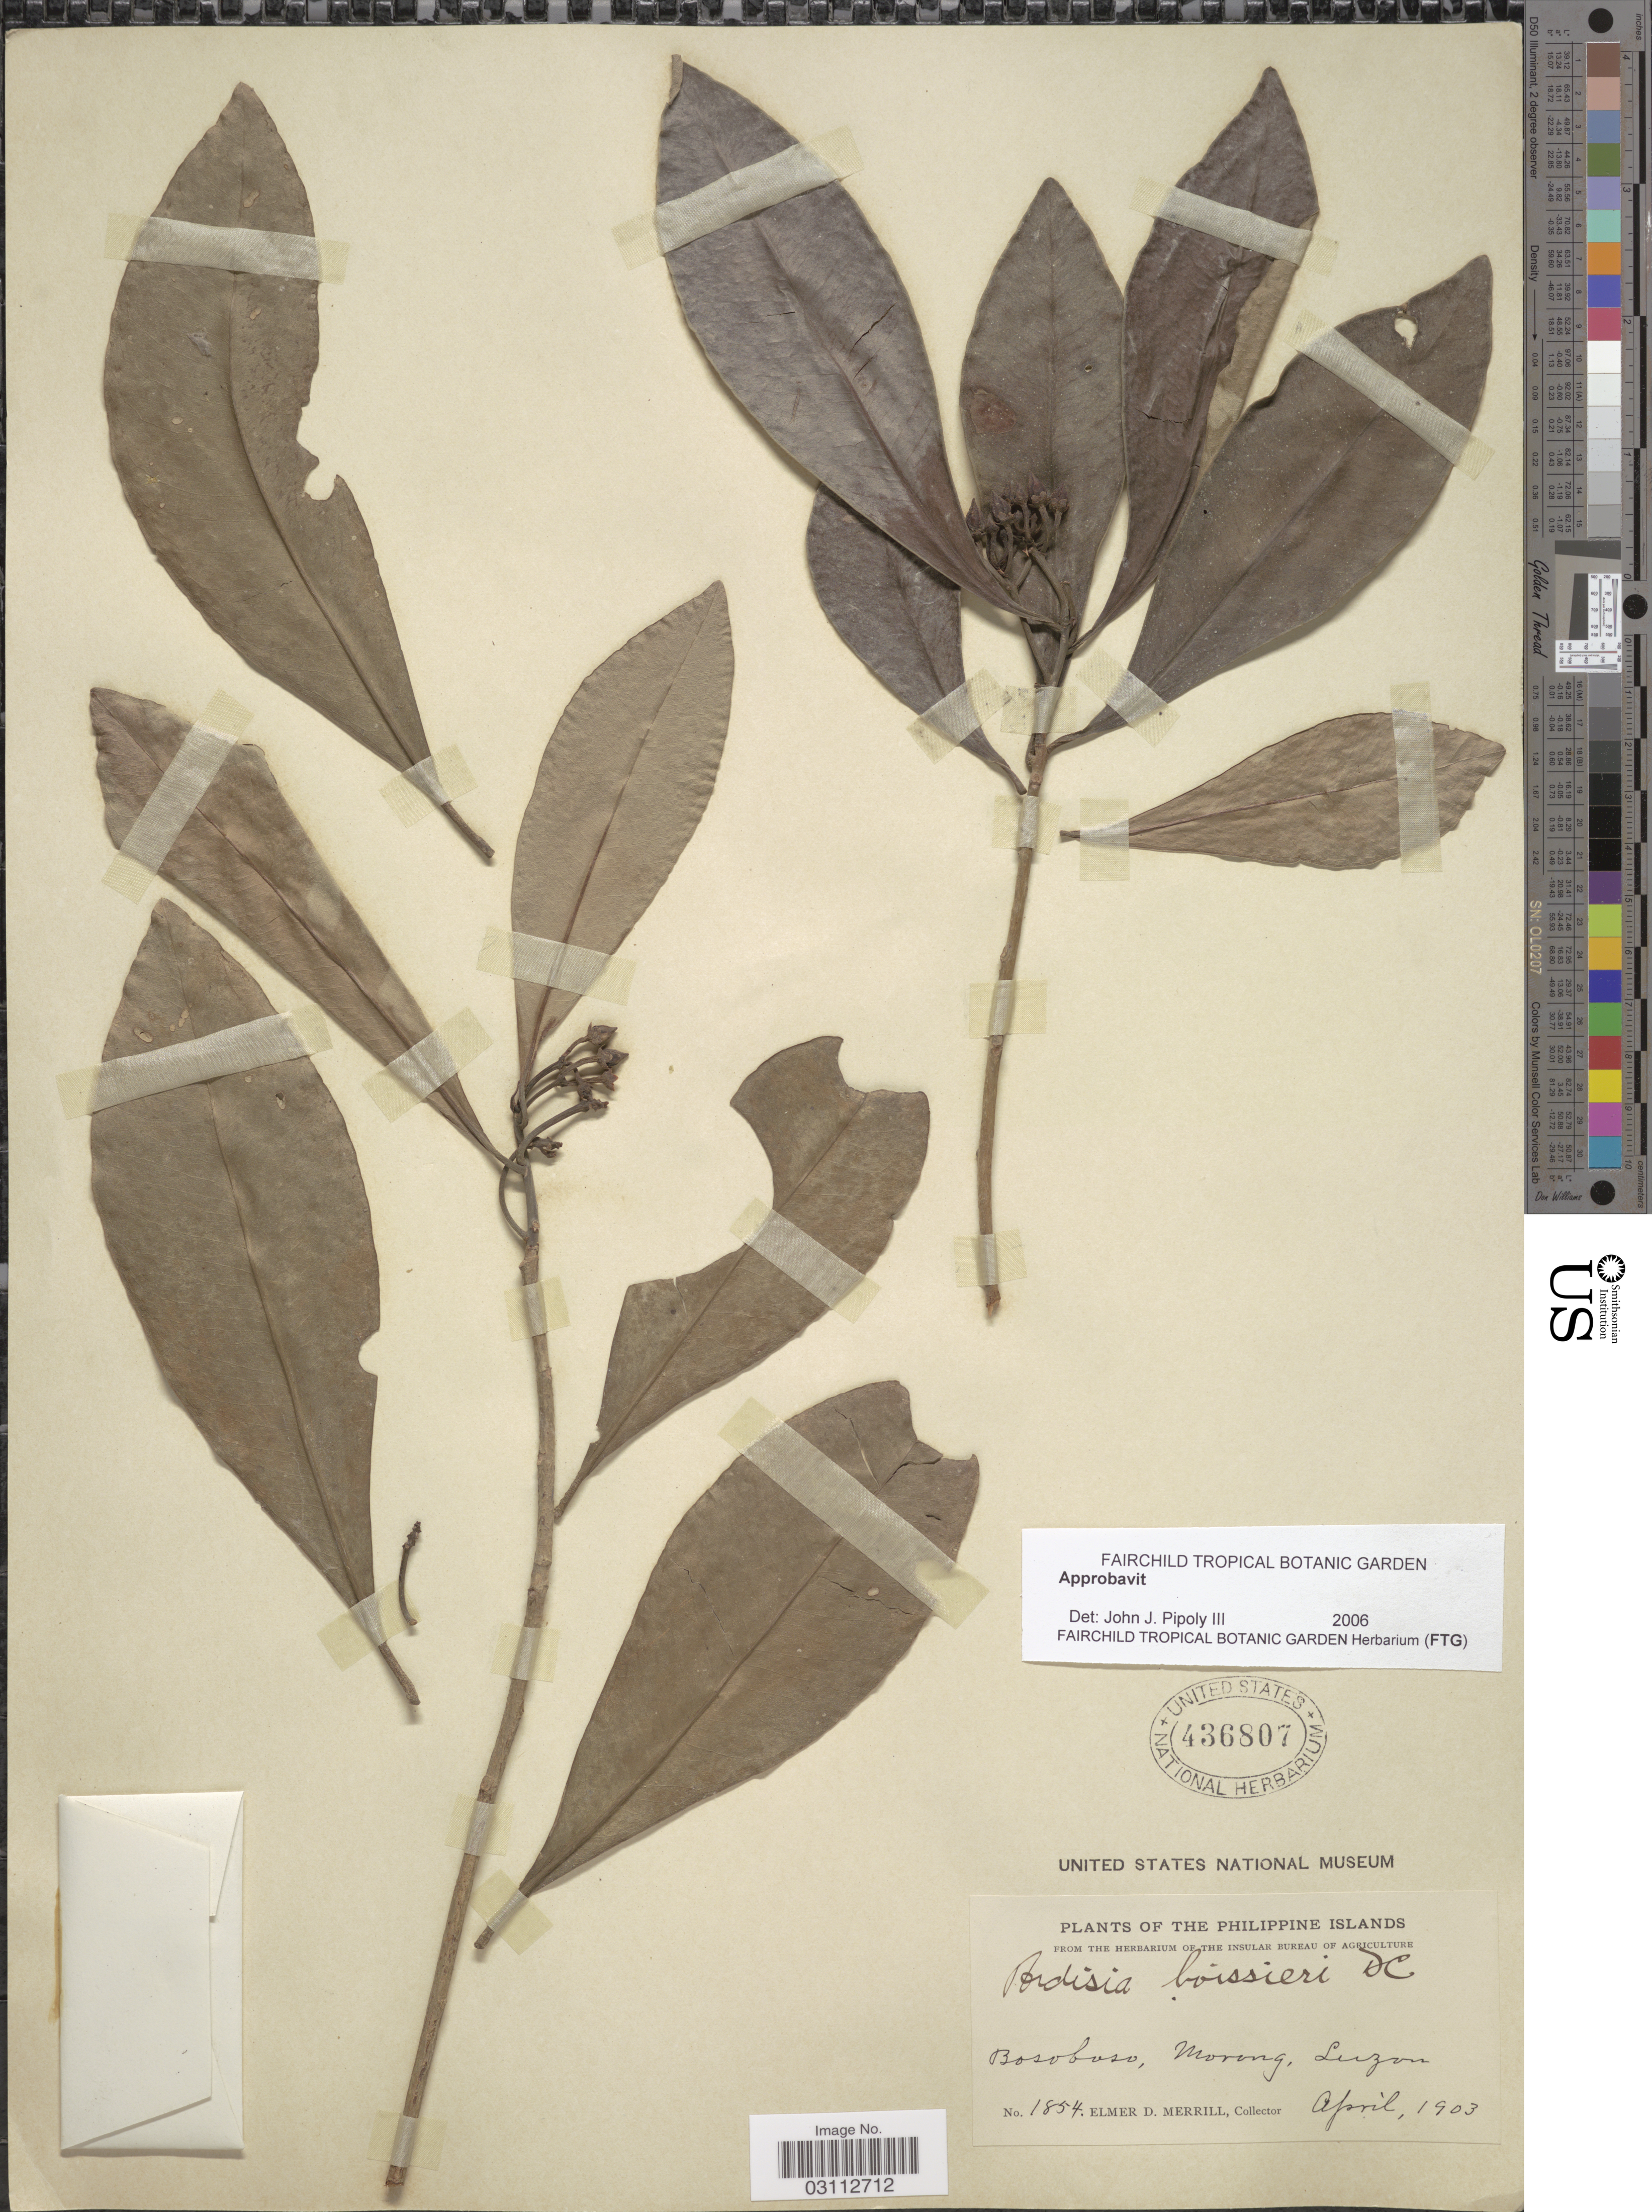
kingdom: Plantae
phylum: Tracheophyta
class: Magnoliopsida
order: Ericales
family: Primulaceae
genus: Ardisia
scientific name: Ardisia boissieri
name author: A. DC.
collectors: E. D. Merrill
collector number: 1854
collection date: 1903-04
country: Philippines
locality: The Philippine Islands, Bosoboso, Morong, Luzon.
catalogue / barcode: US 436807